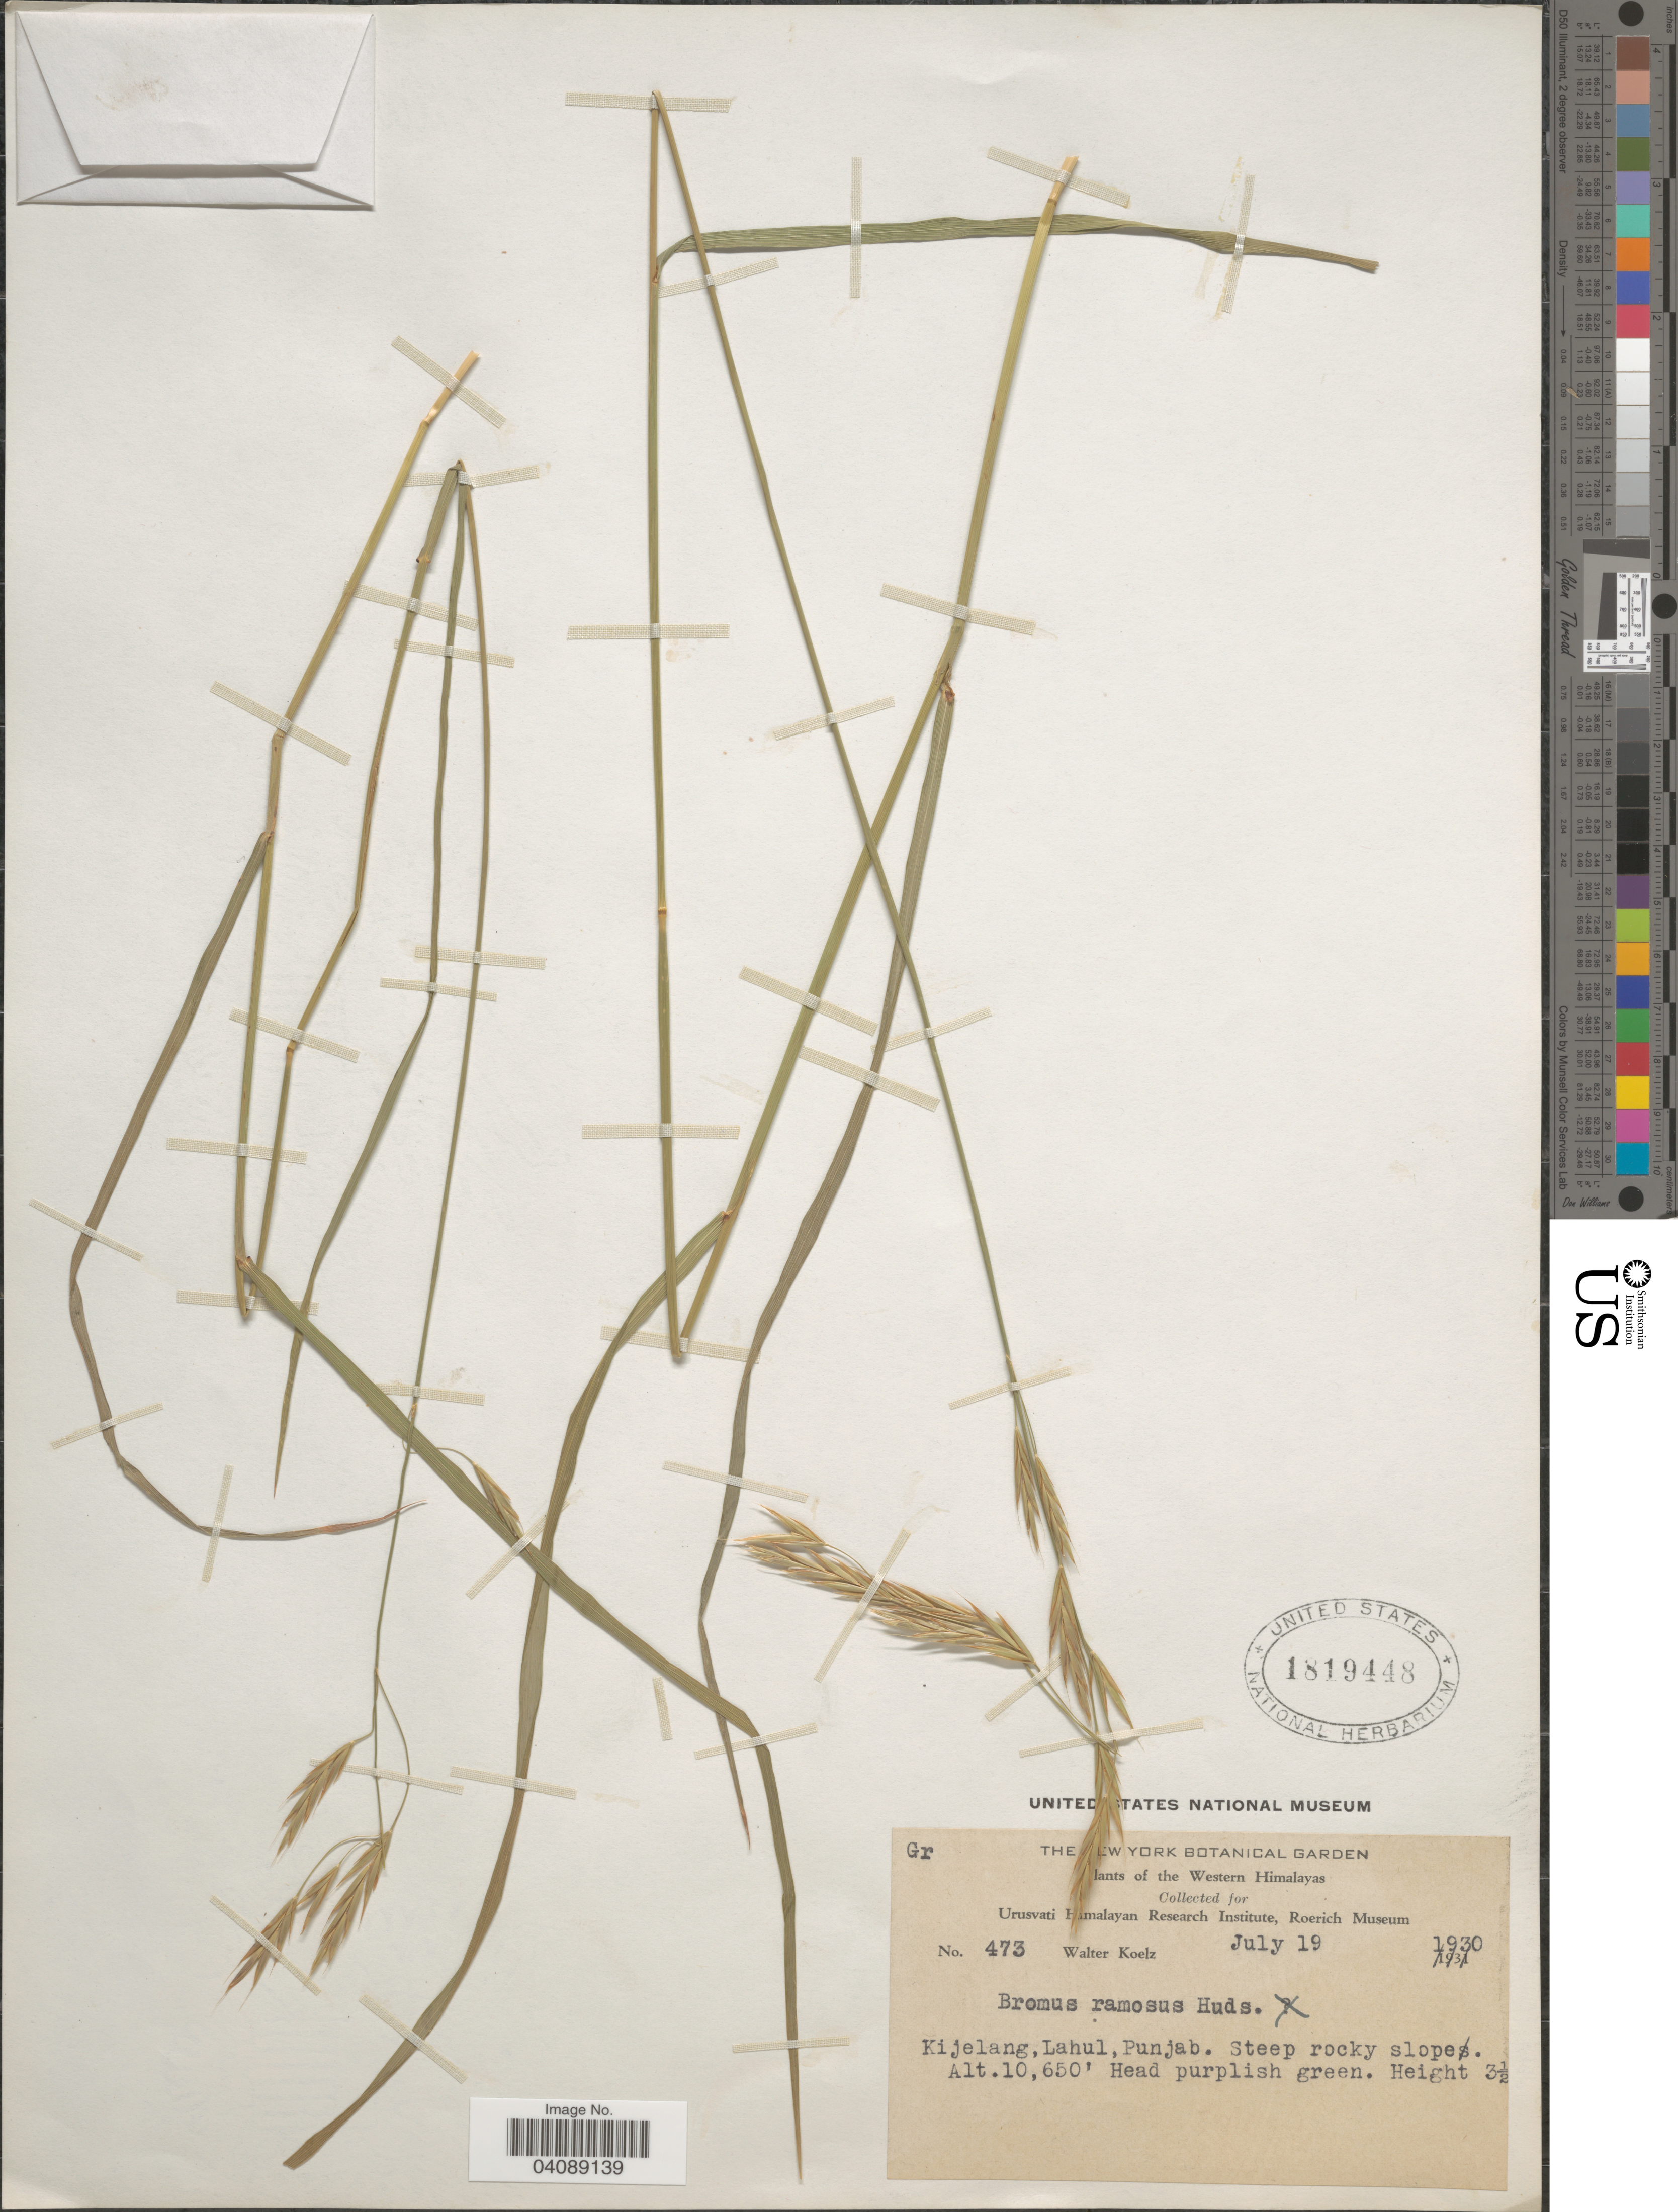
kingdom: Plantae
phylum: Tracheophyta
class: Liliopsida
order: Poales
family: Poaceae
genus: Bromus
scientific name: Bromus ramosus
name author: Huds.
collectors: W. N. Koelz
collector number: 473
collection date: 1930-07-19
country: India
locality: The Western Himalayas. Kijelang, Lahul. Punjab.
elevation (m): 3246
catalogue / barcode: US 1819448